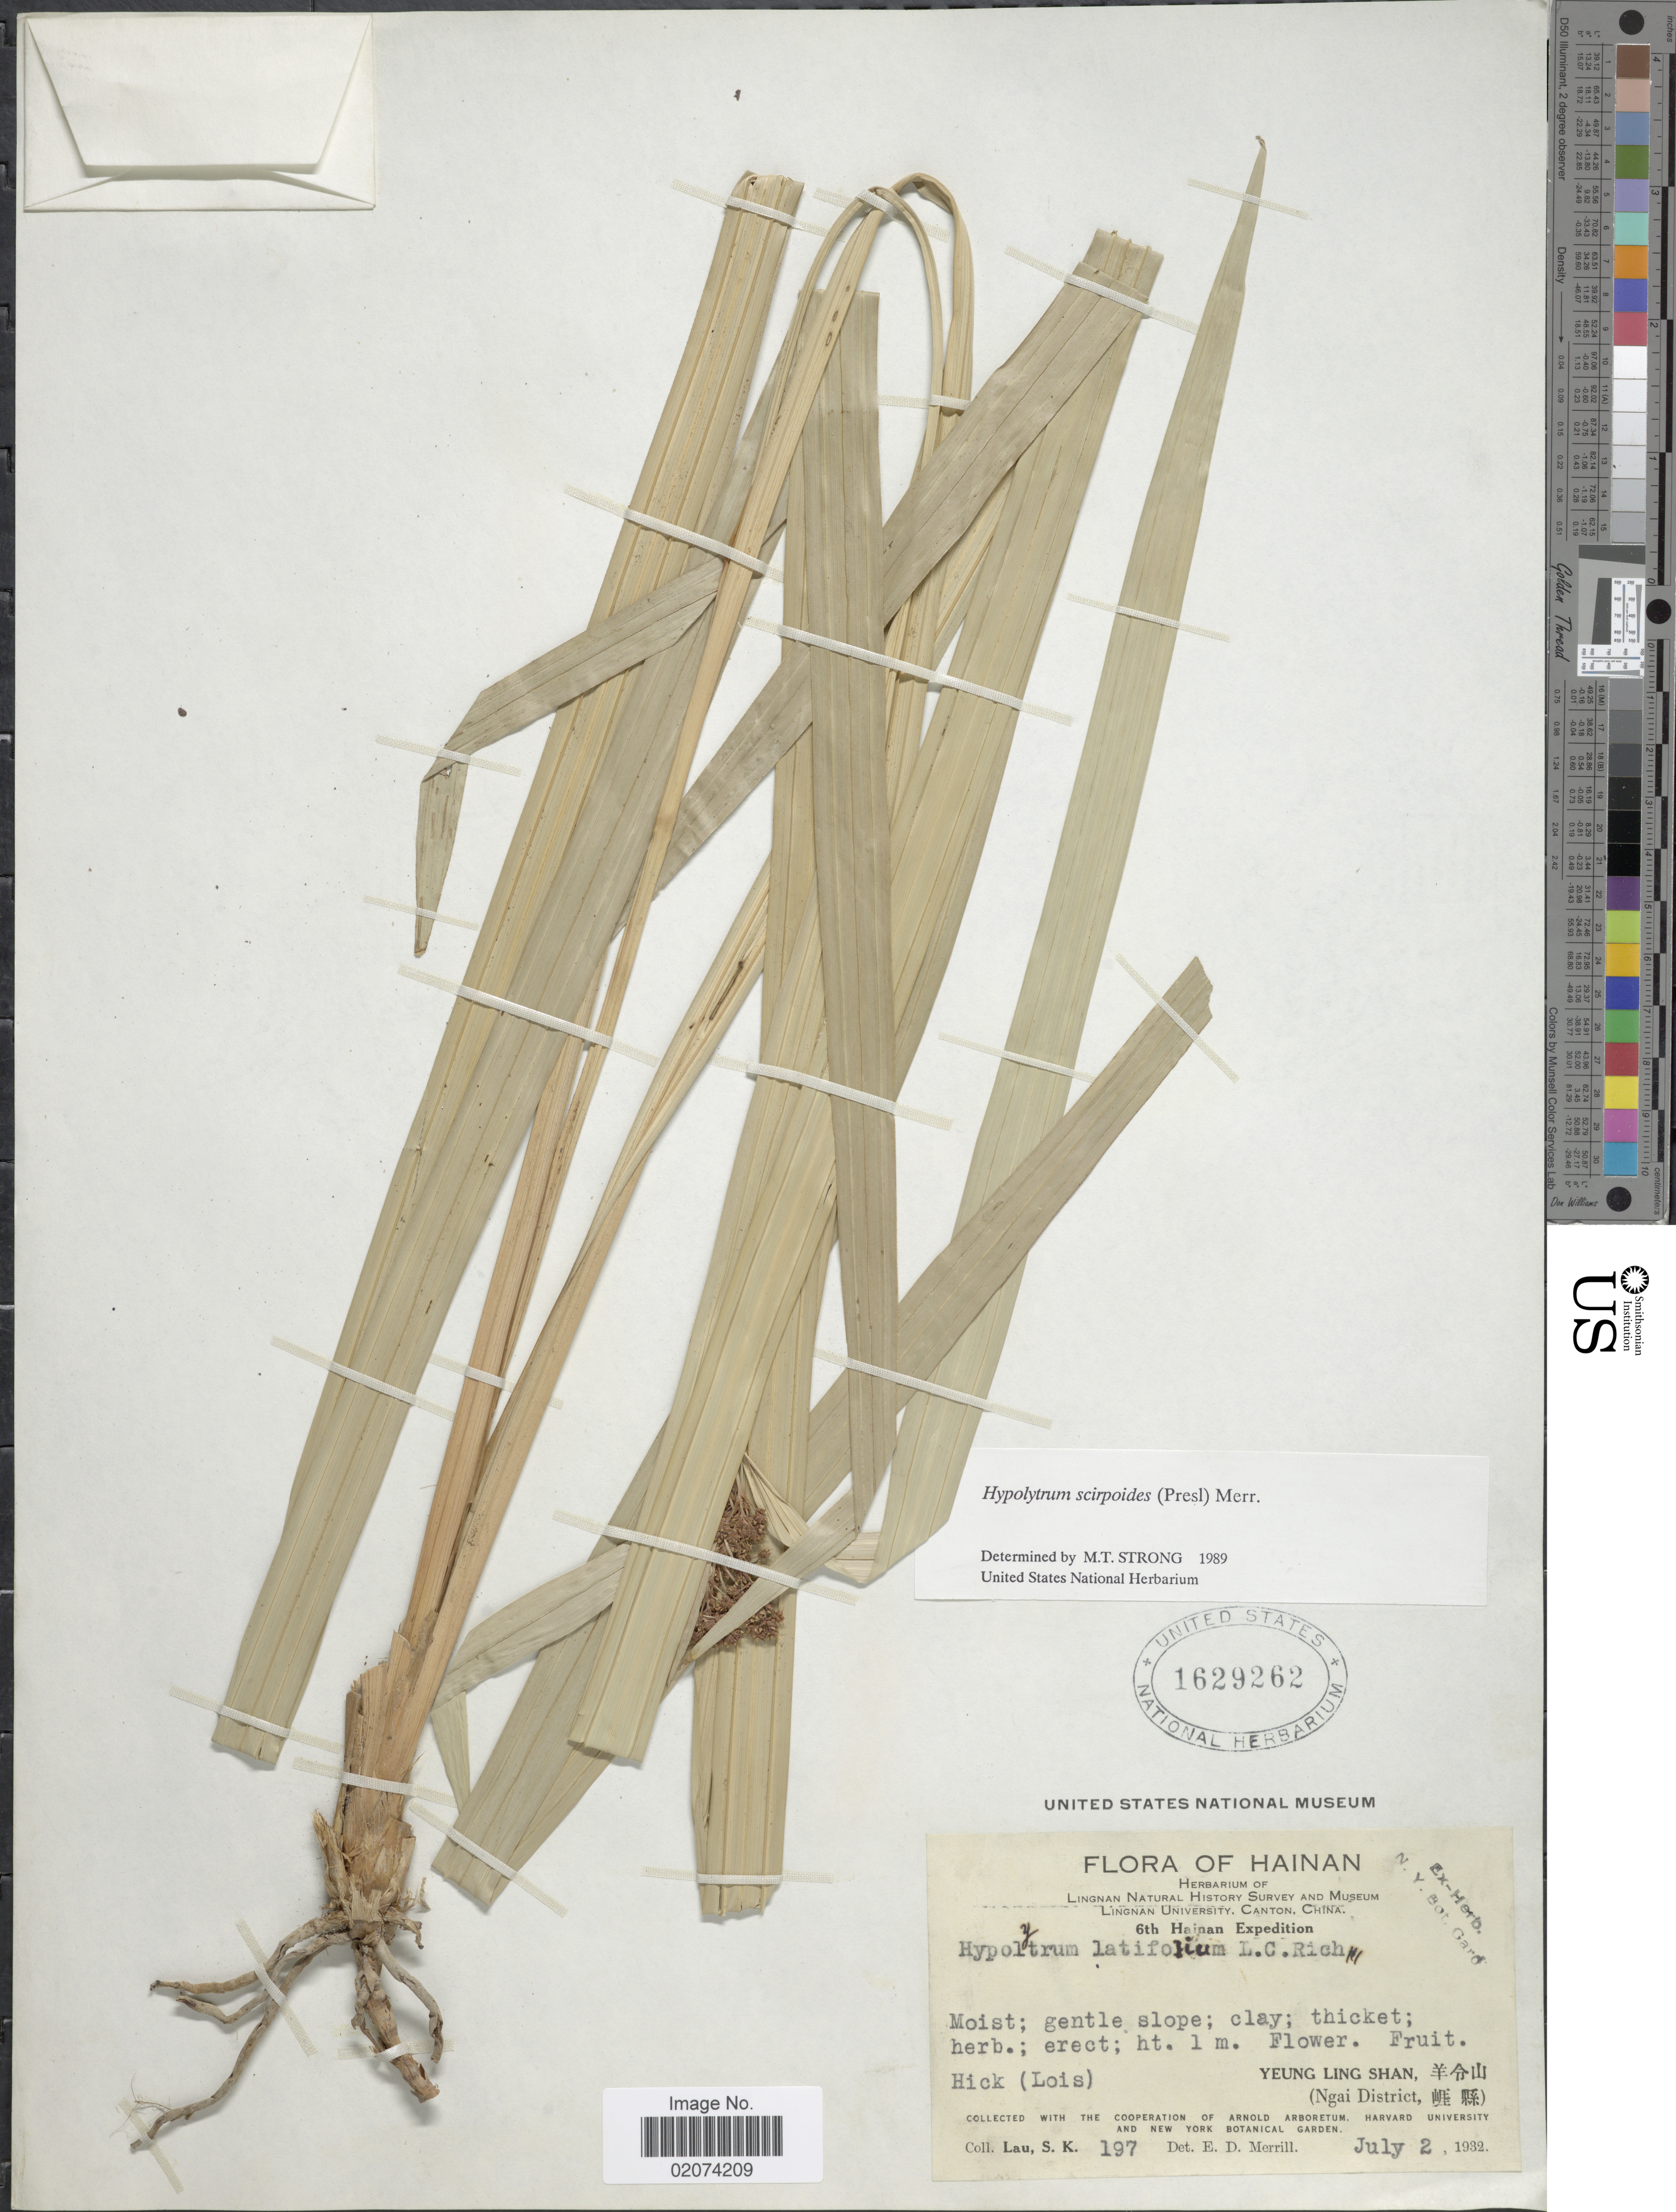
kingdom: Plantae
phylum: Tracheophyta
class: Liliopsida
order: Poales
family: Cyperaceae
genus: Hypolytrum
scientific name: Hypolytrum nemorum subsp. nemorum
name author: (Vahl) Spreng.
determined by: Strong, Mark T., (BOT), Smithsonian Institution - National Museum of Natural History (UNITED STATES)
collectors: S. K. Lau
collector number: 197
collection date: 1932-07-02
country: China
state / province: Hainan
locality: Yeung Ling Shan Ngai District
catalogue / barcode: US 1629262